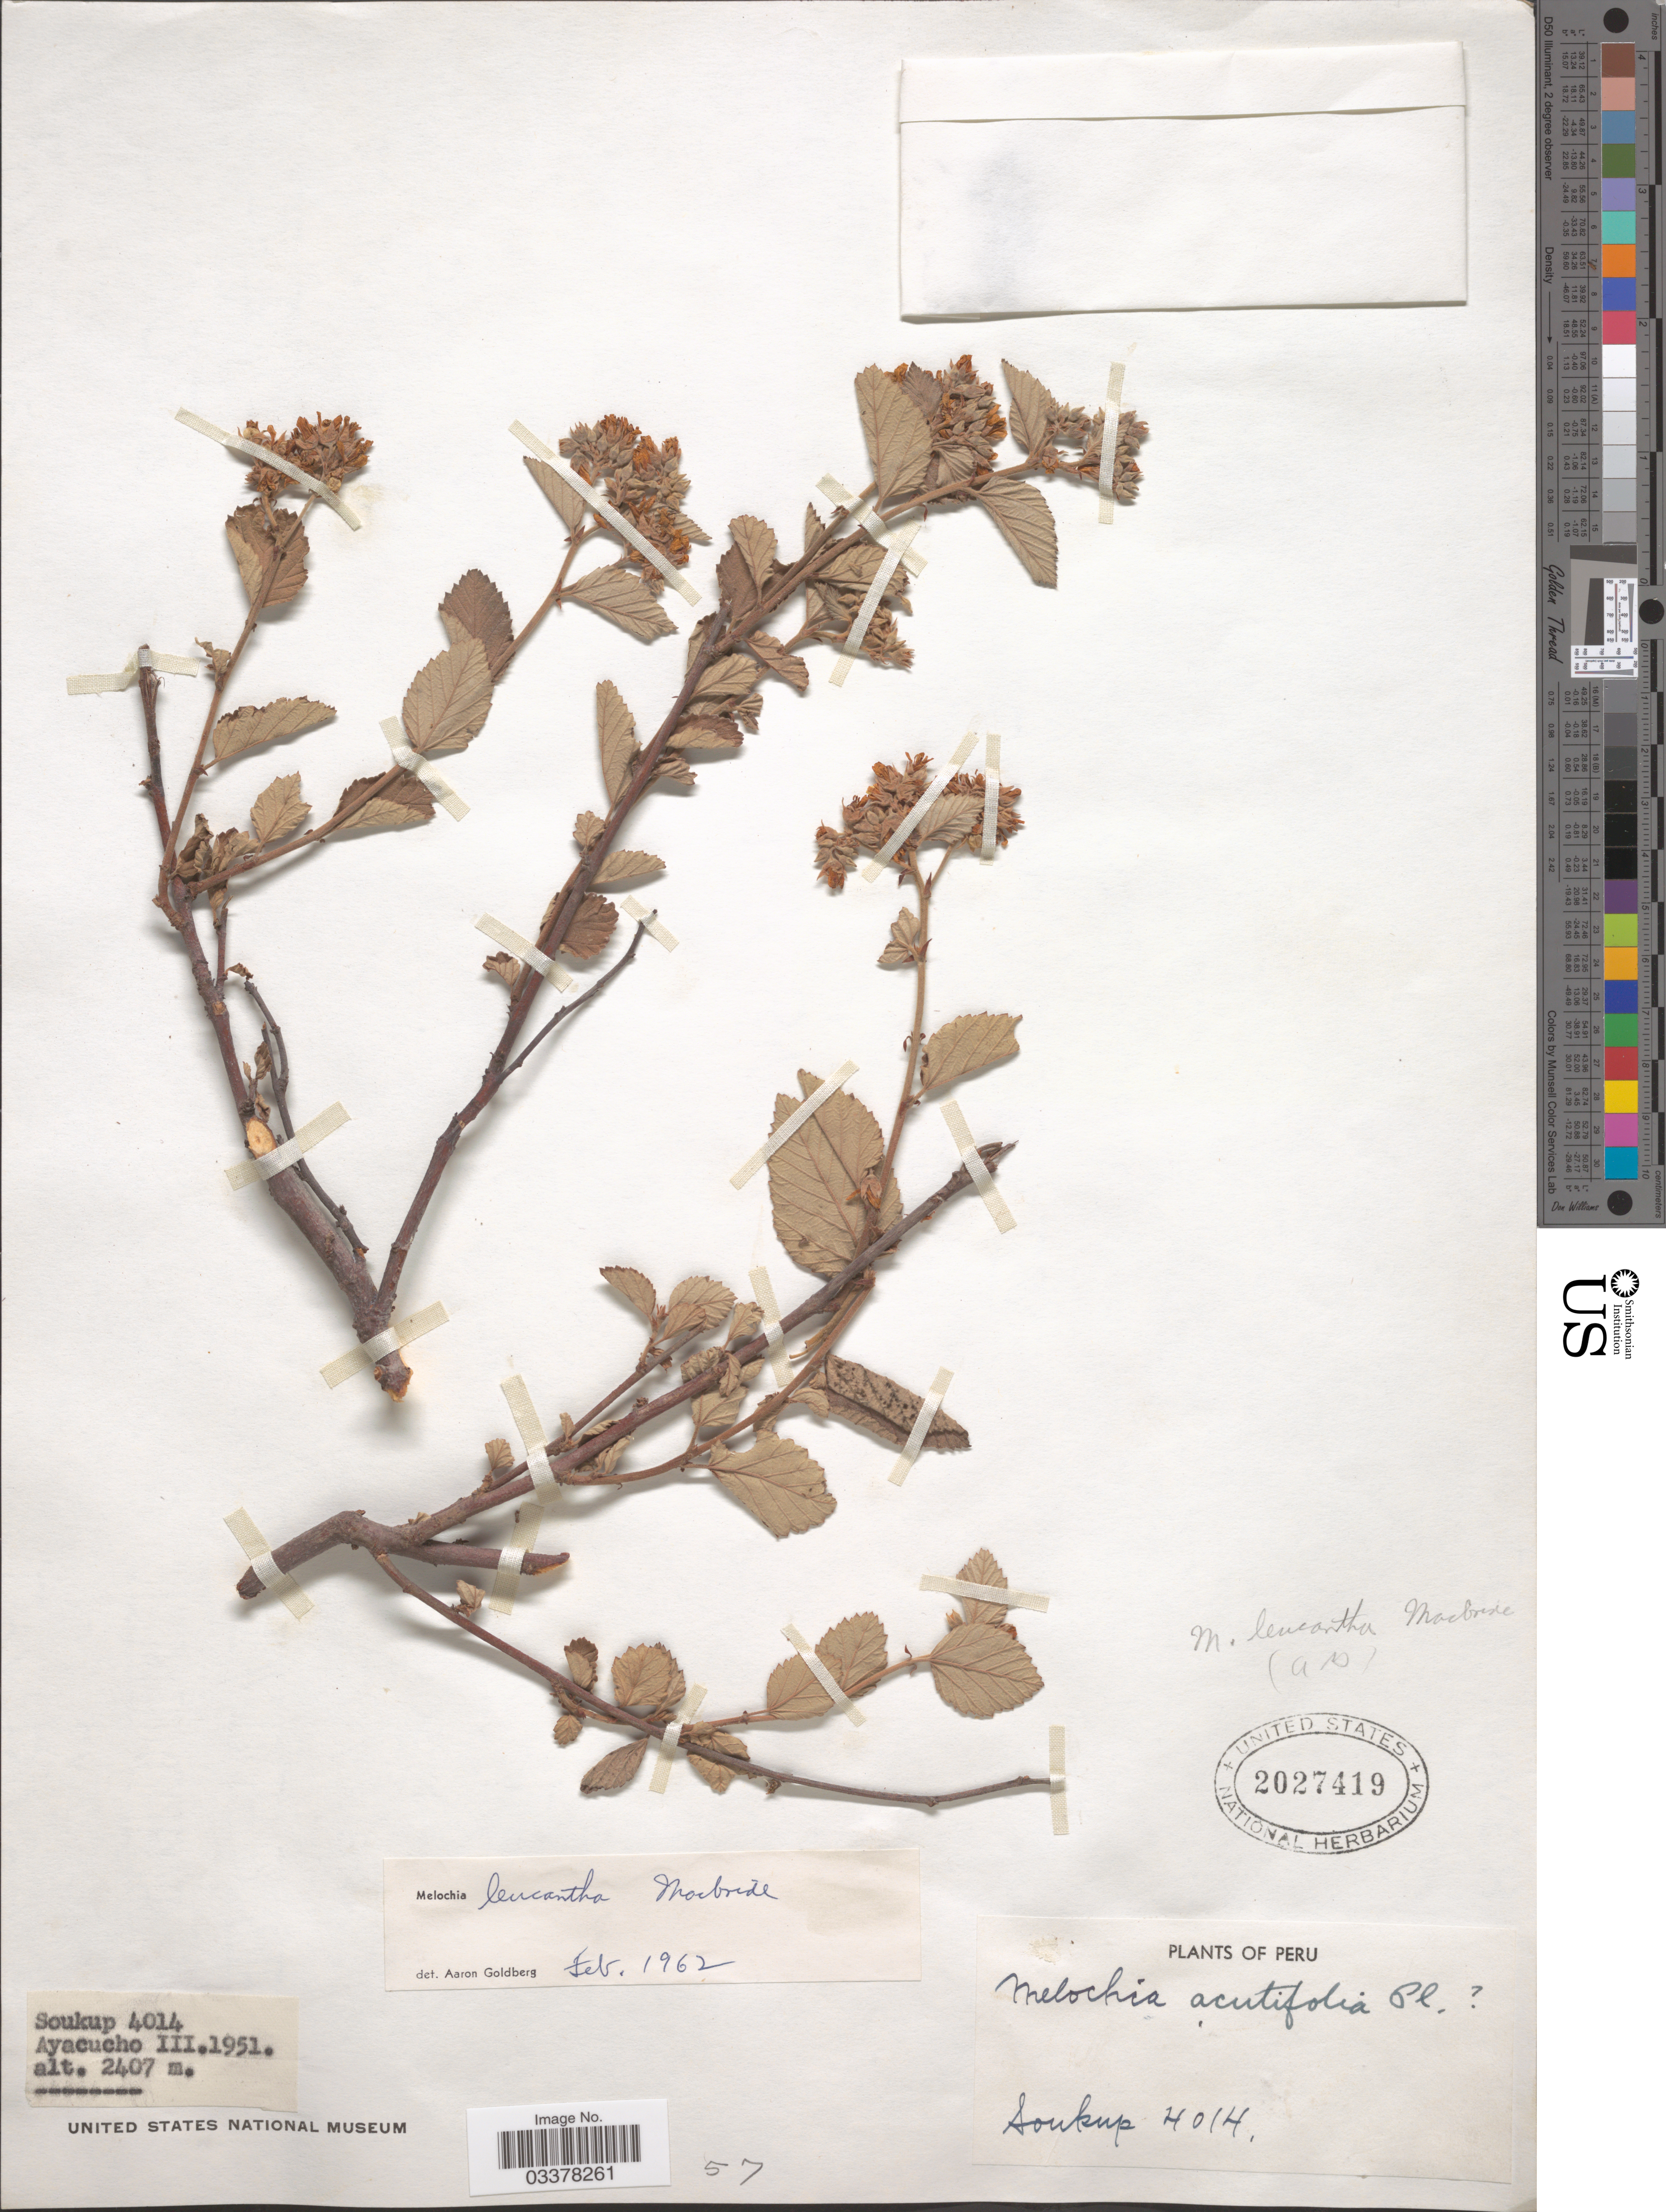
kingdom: Plantae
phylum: Tracheophyta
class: Magnoliopsida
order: Malvales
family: Malvaceae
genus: Melochia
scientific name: Melochia leucantha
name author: J.F. Macbr.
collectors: -- Soukup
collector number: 4014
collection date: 1951-03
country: Peru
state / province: Ayacucho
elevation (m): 2407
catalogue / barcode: US 2027419